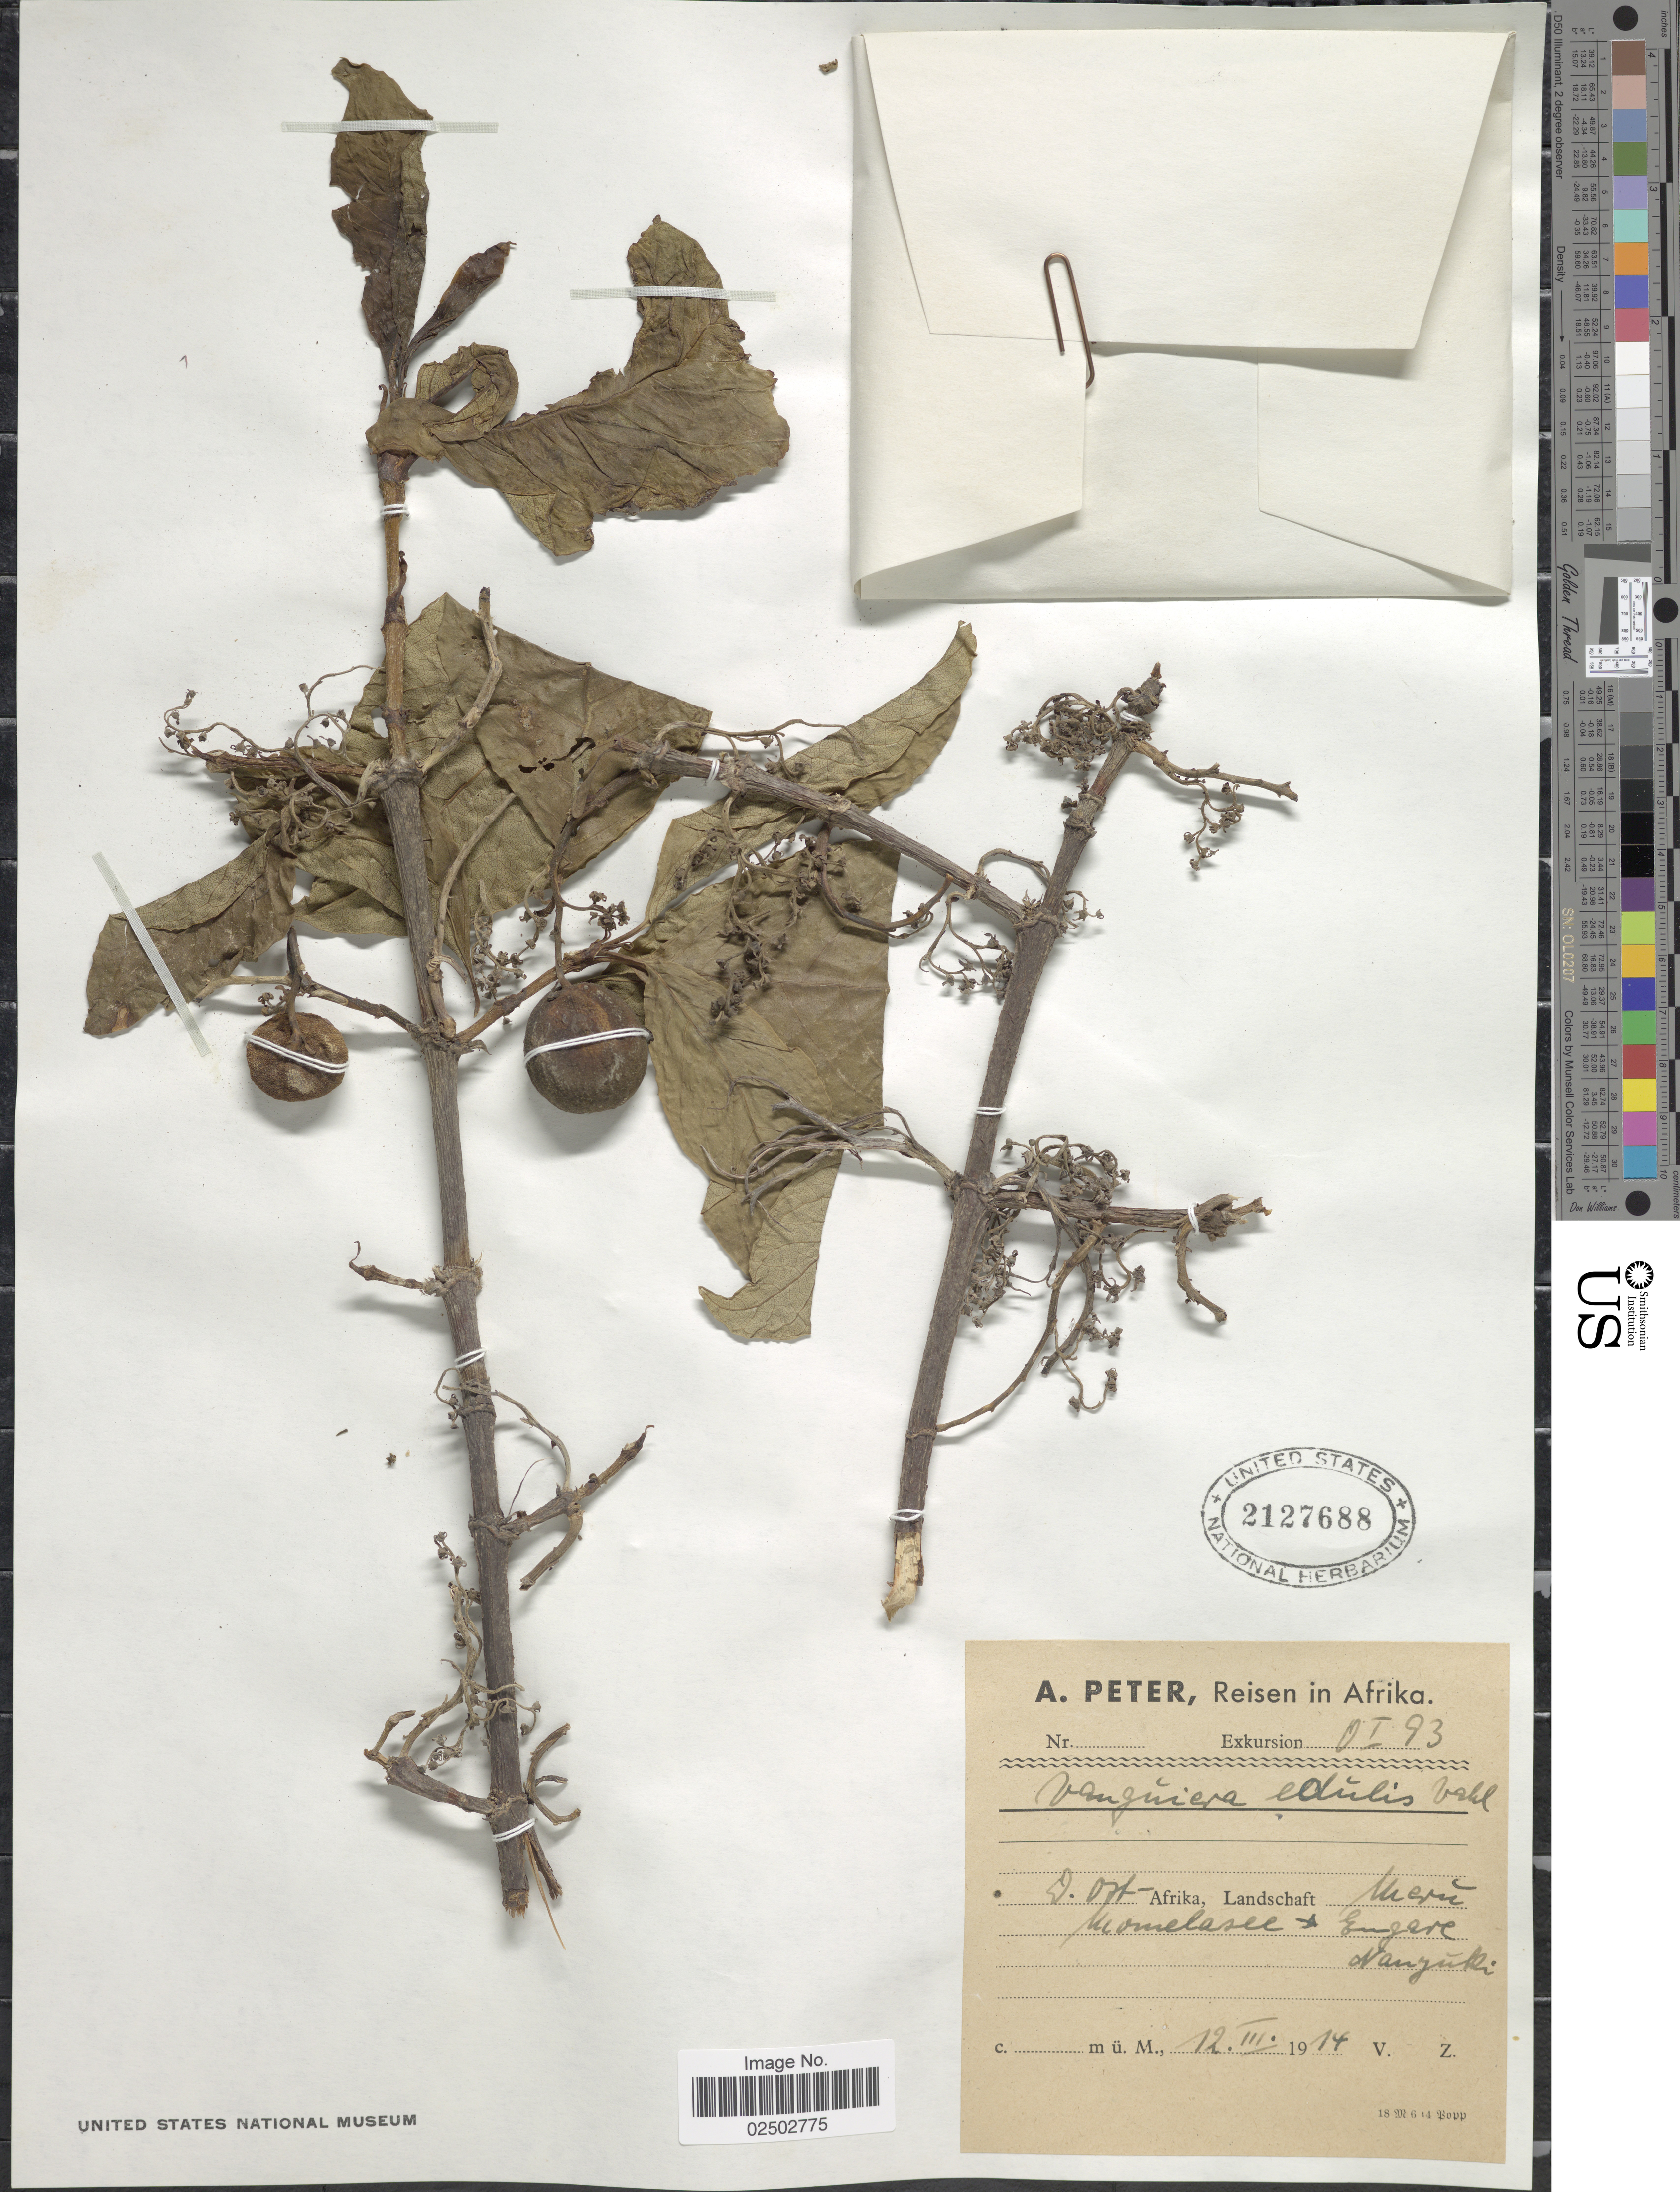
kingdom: Plantae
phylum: Tracheophyta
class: Magnoliopsida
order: Gentianales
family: Rubiaceae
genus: Vangueria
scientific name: Vangueria madagascariensis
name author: J.F. Gmel.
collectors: A. Peter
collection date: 1914-03-12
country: Tanzania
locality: D. Ost-Afrika, Landschaft Meru. Momelasee [to] Engare Nanyuki.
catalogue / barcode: US 2127688